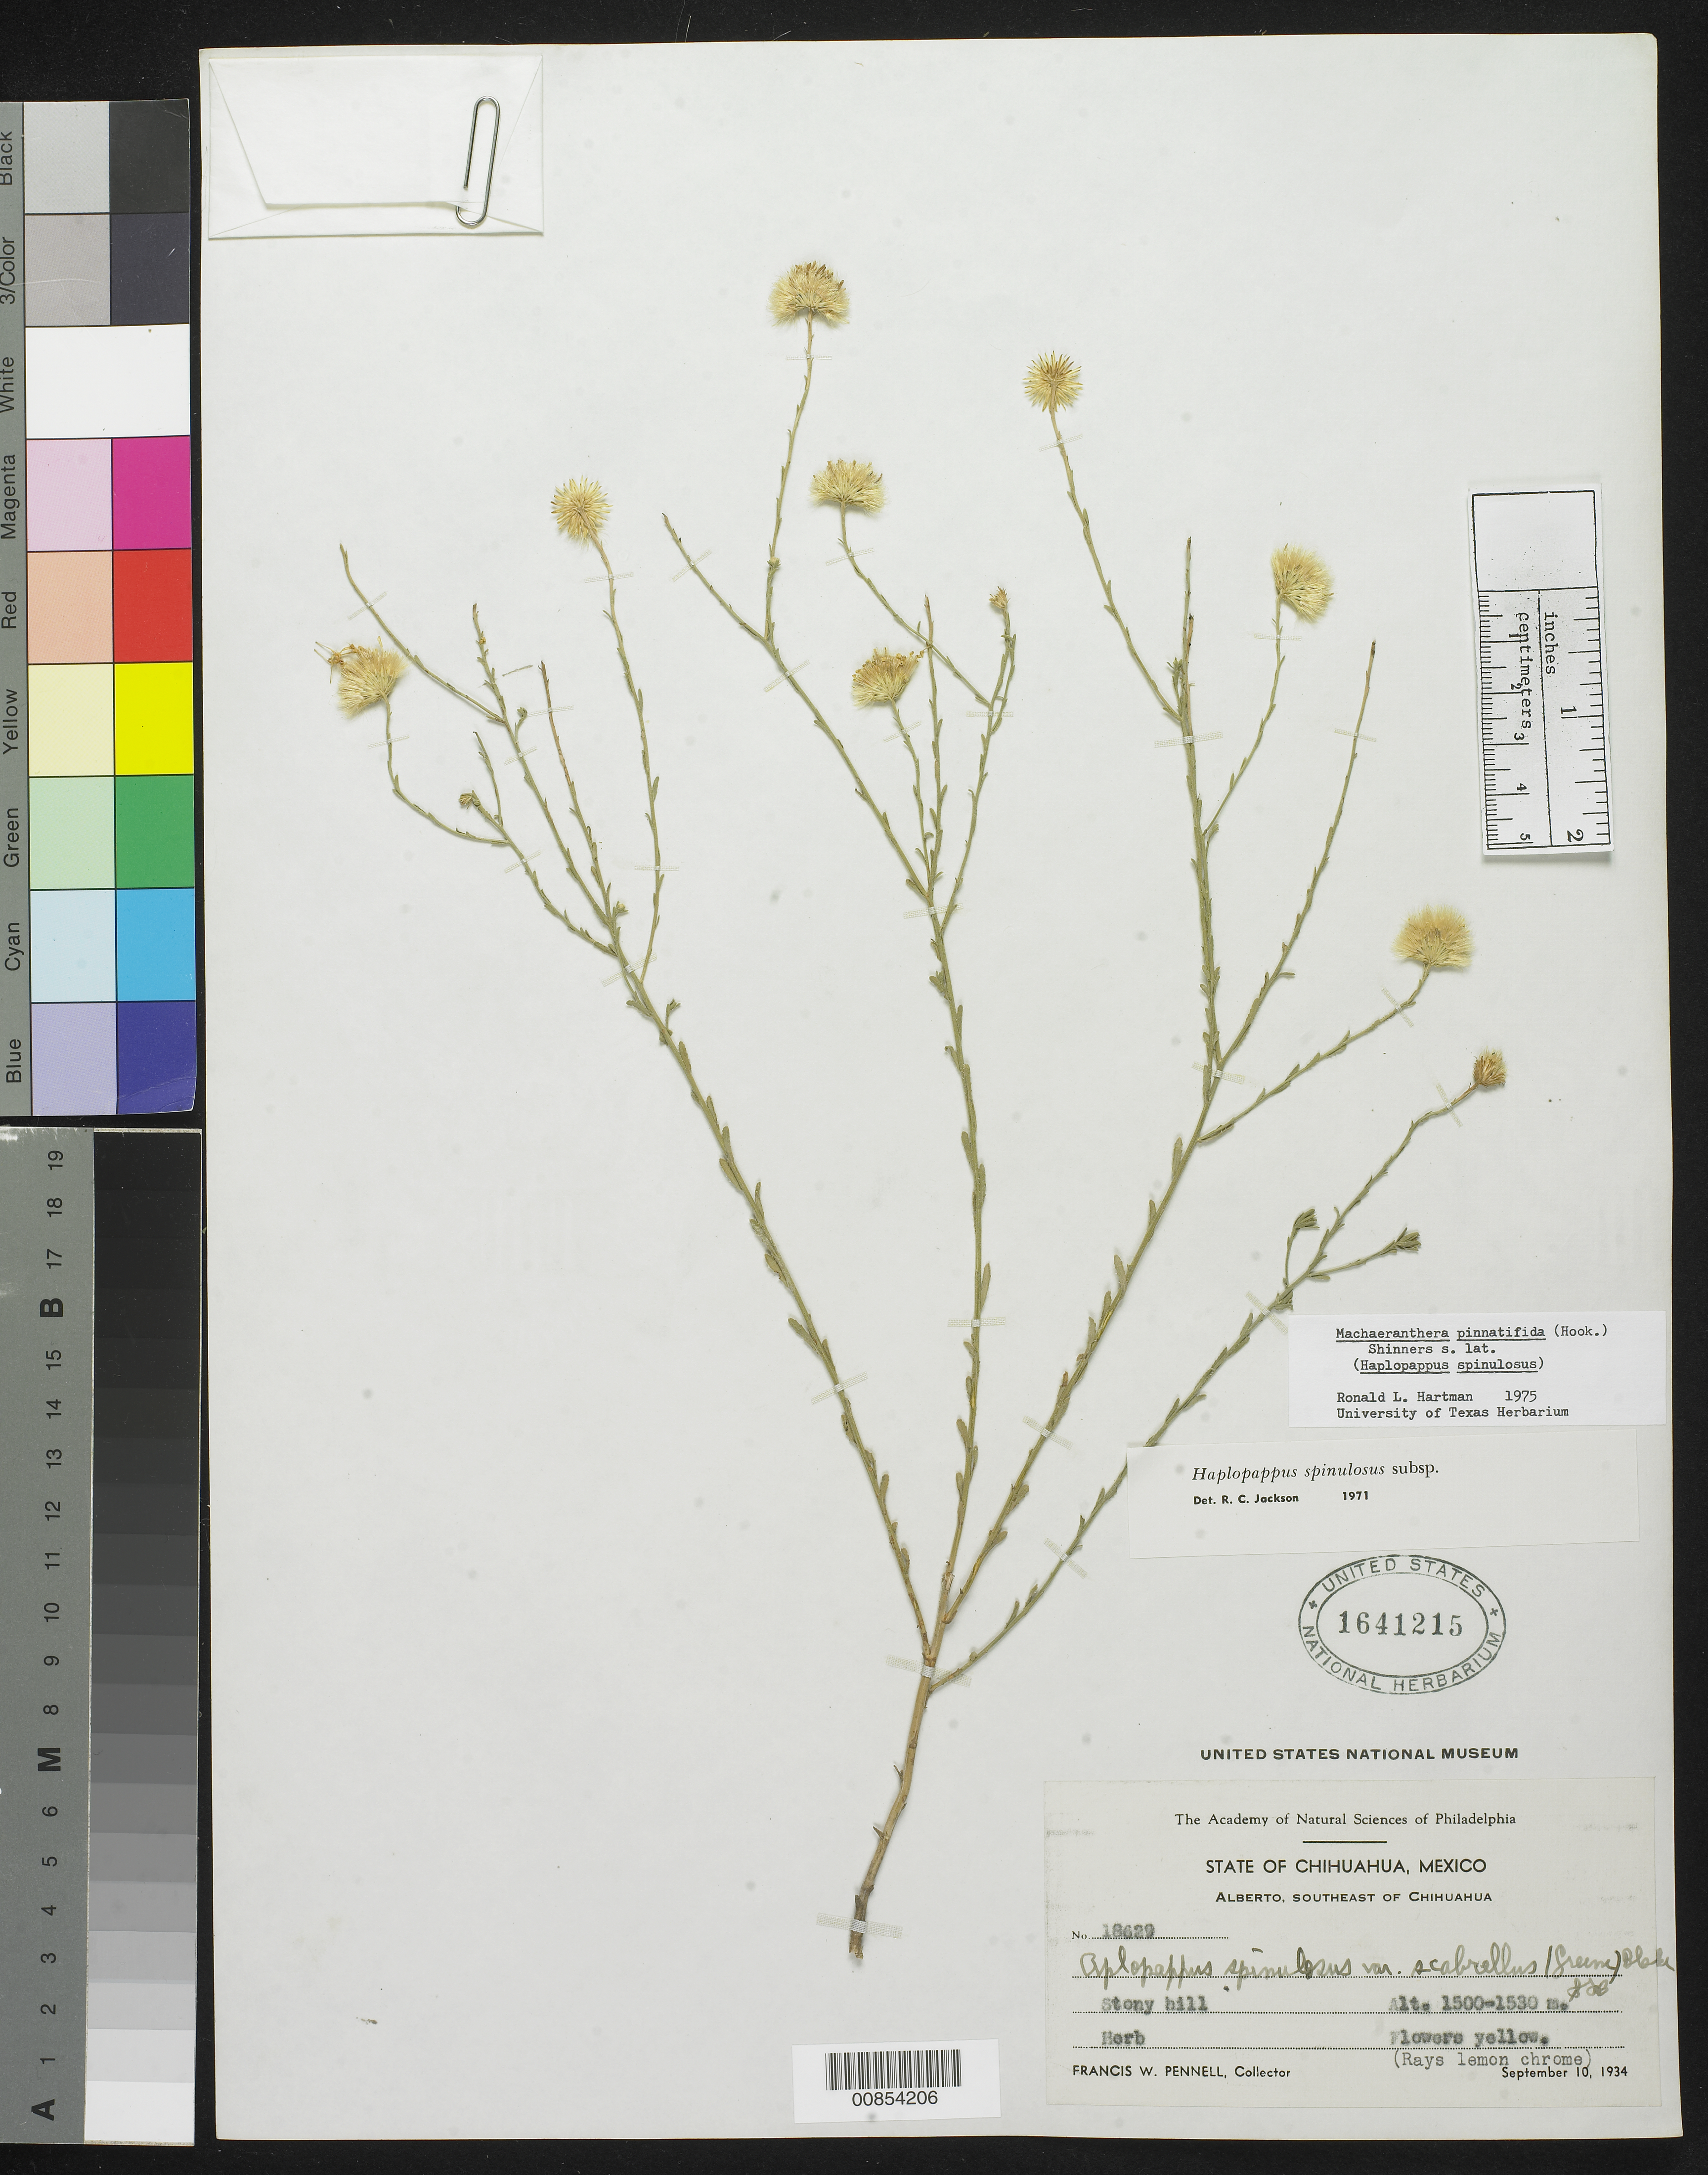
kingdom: Plantae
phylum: Tracheophyta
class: Magnoliopsida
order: Asterales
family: Asteraceae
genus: Machaeranthera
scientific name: Machaeranthera pinnatifida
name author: (Hook.) Shinners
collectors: F. W. Pennell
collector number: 18629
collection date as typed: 10 Sep 1934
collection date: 1934-09-10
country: Mexico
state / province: Chihuahua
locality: Alberto, southeast of Chihuahua.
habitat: Stony hill.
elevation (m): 1530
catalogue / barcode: US 1641215